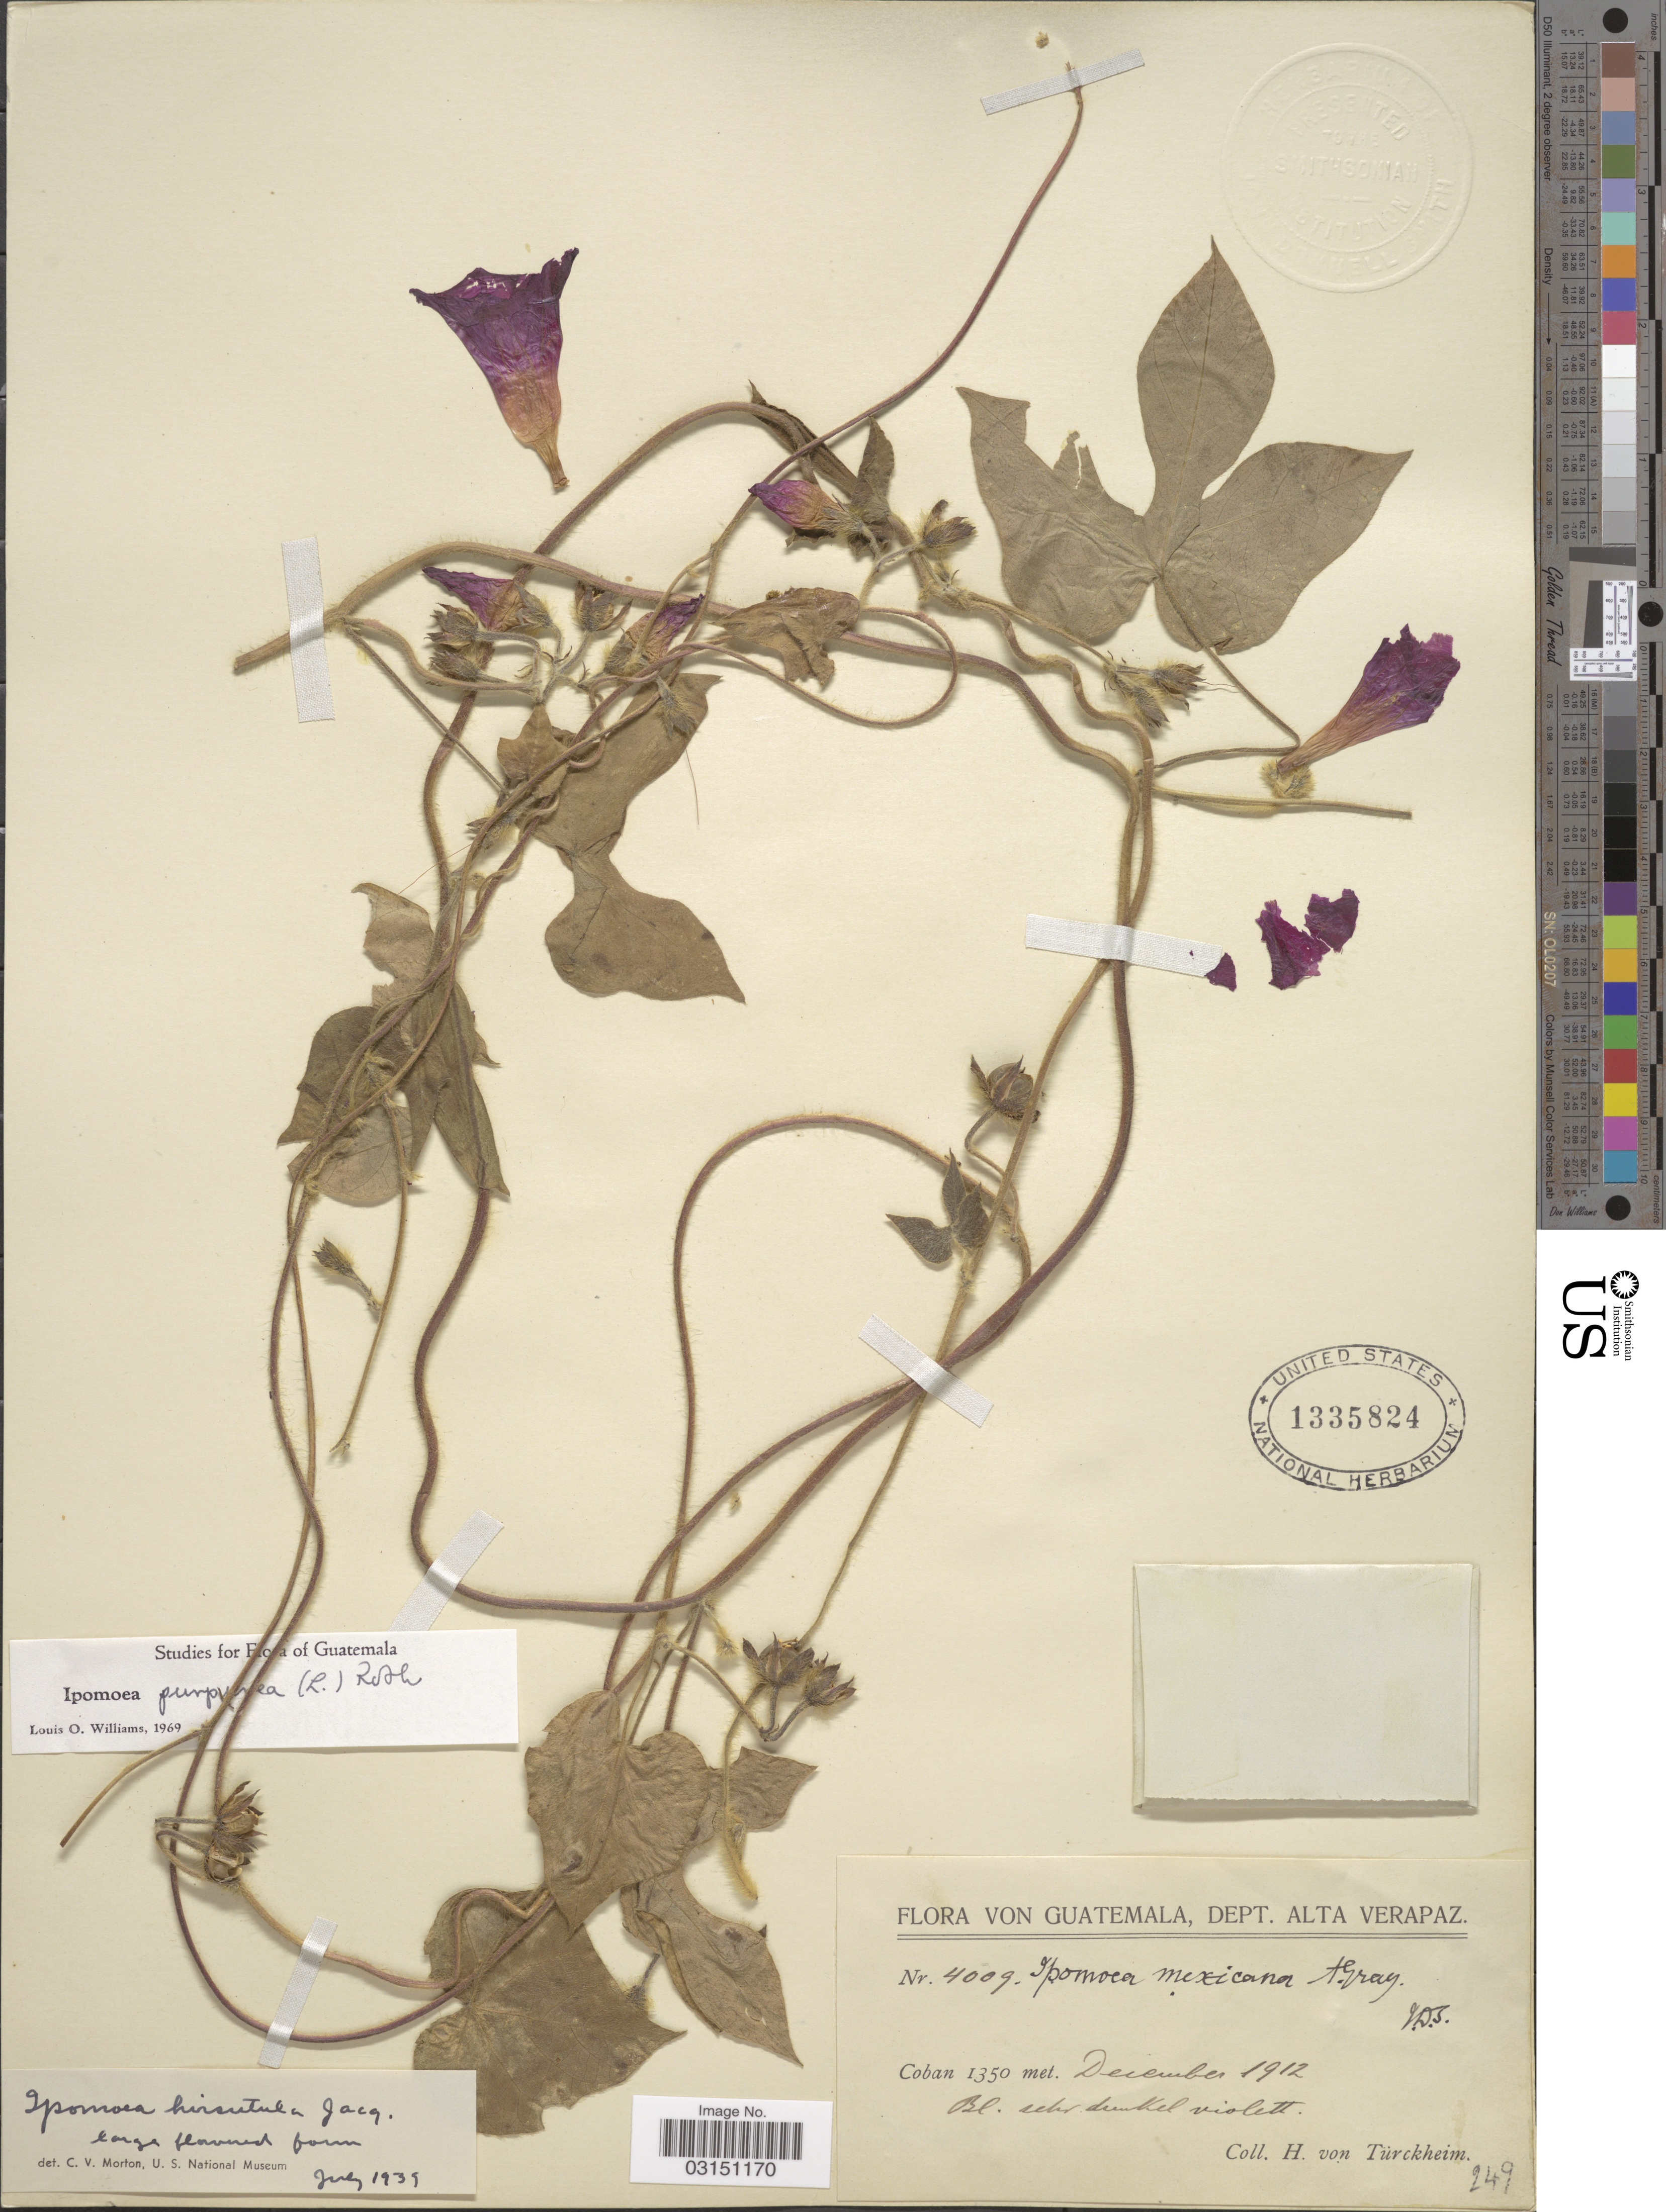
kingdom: Plantae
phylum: Tracheophyta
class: Magnoliopsida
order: Solanales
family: Convolvulaceae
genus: Ipomoea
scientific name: Ipomoea purpurea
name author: (L.) Roth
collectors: H. von Türckheim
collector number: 4009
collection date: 1912-12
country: Guatemala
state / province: Alta Verapaz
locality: Dept. Alta Verapaz, Coban.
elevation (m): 1350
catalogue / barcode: US 1335824